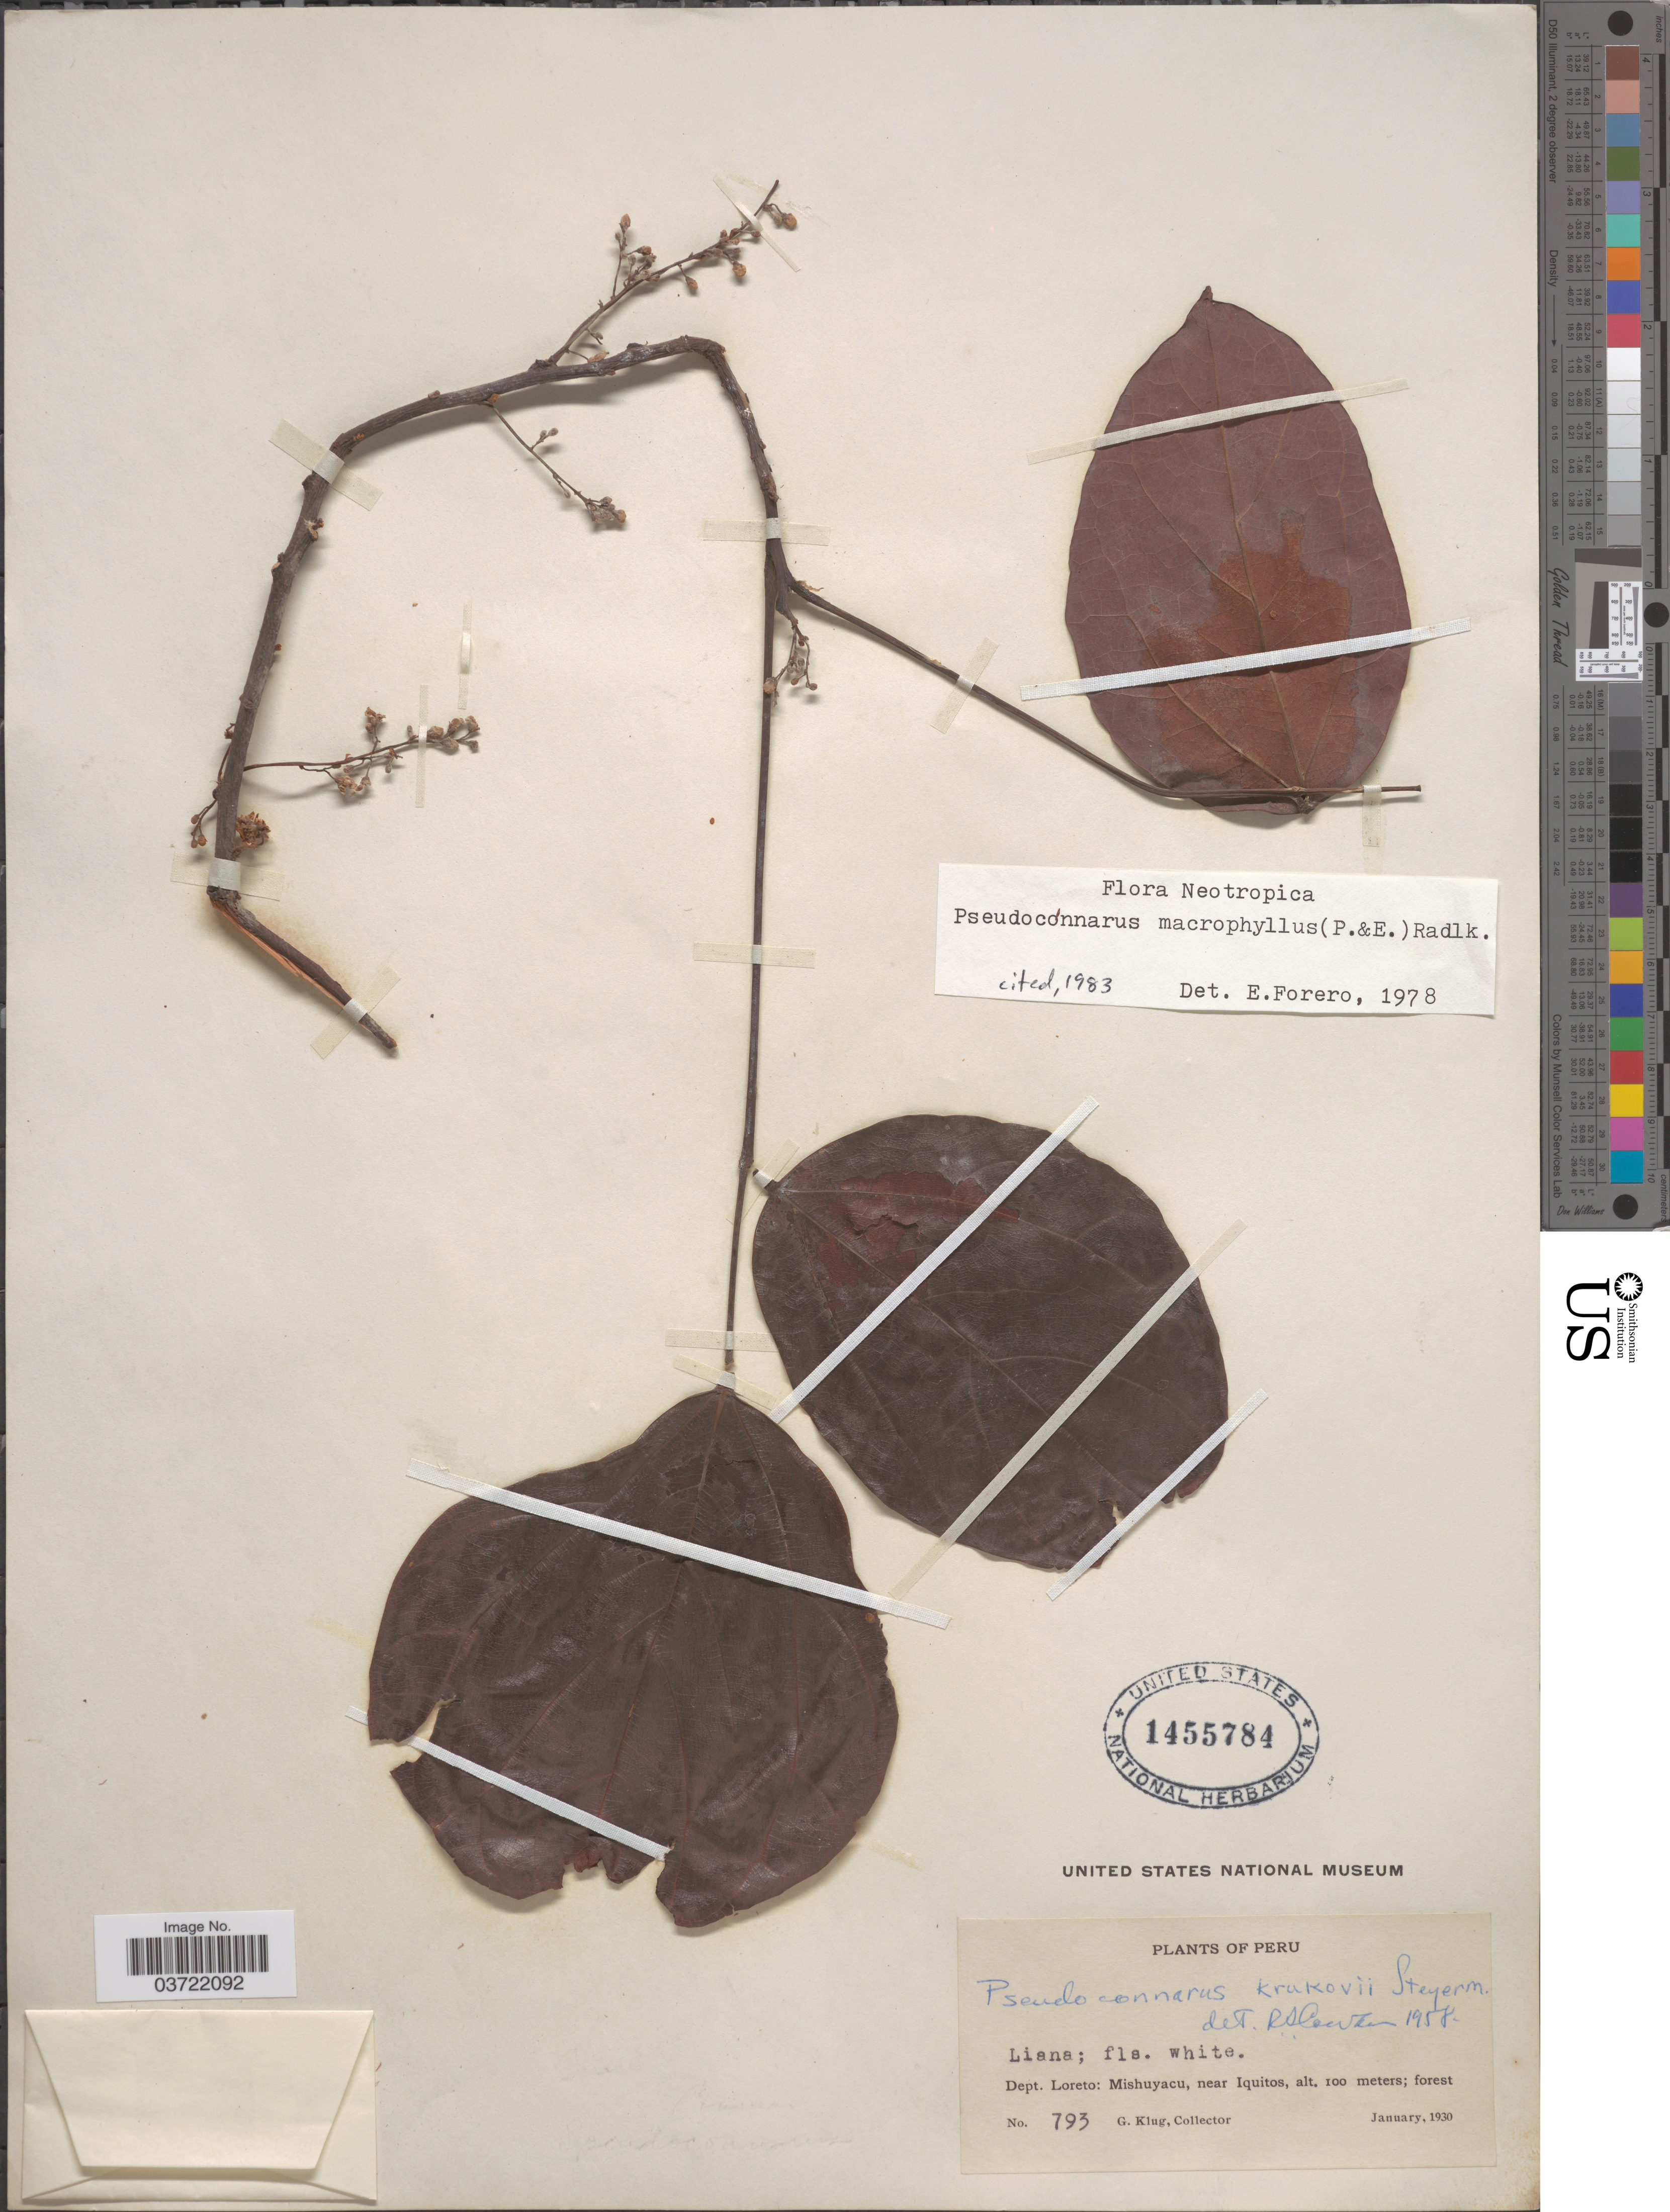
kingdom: Plantae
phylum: Tracheophyta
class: Magnoliopsida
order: Oxalidales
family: Connaraceae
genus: Pseudoconnarus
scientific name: Pseudoconnarus macrophyllus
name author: (Poepp.) Radlk.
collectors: G. Klug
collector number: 793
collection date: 1930-01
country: Peru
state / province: Loreto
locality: Liana. Dept. Loreto: Mishuyacu, near Iquitos.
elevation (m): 100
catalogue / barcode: US 1455784